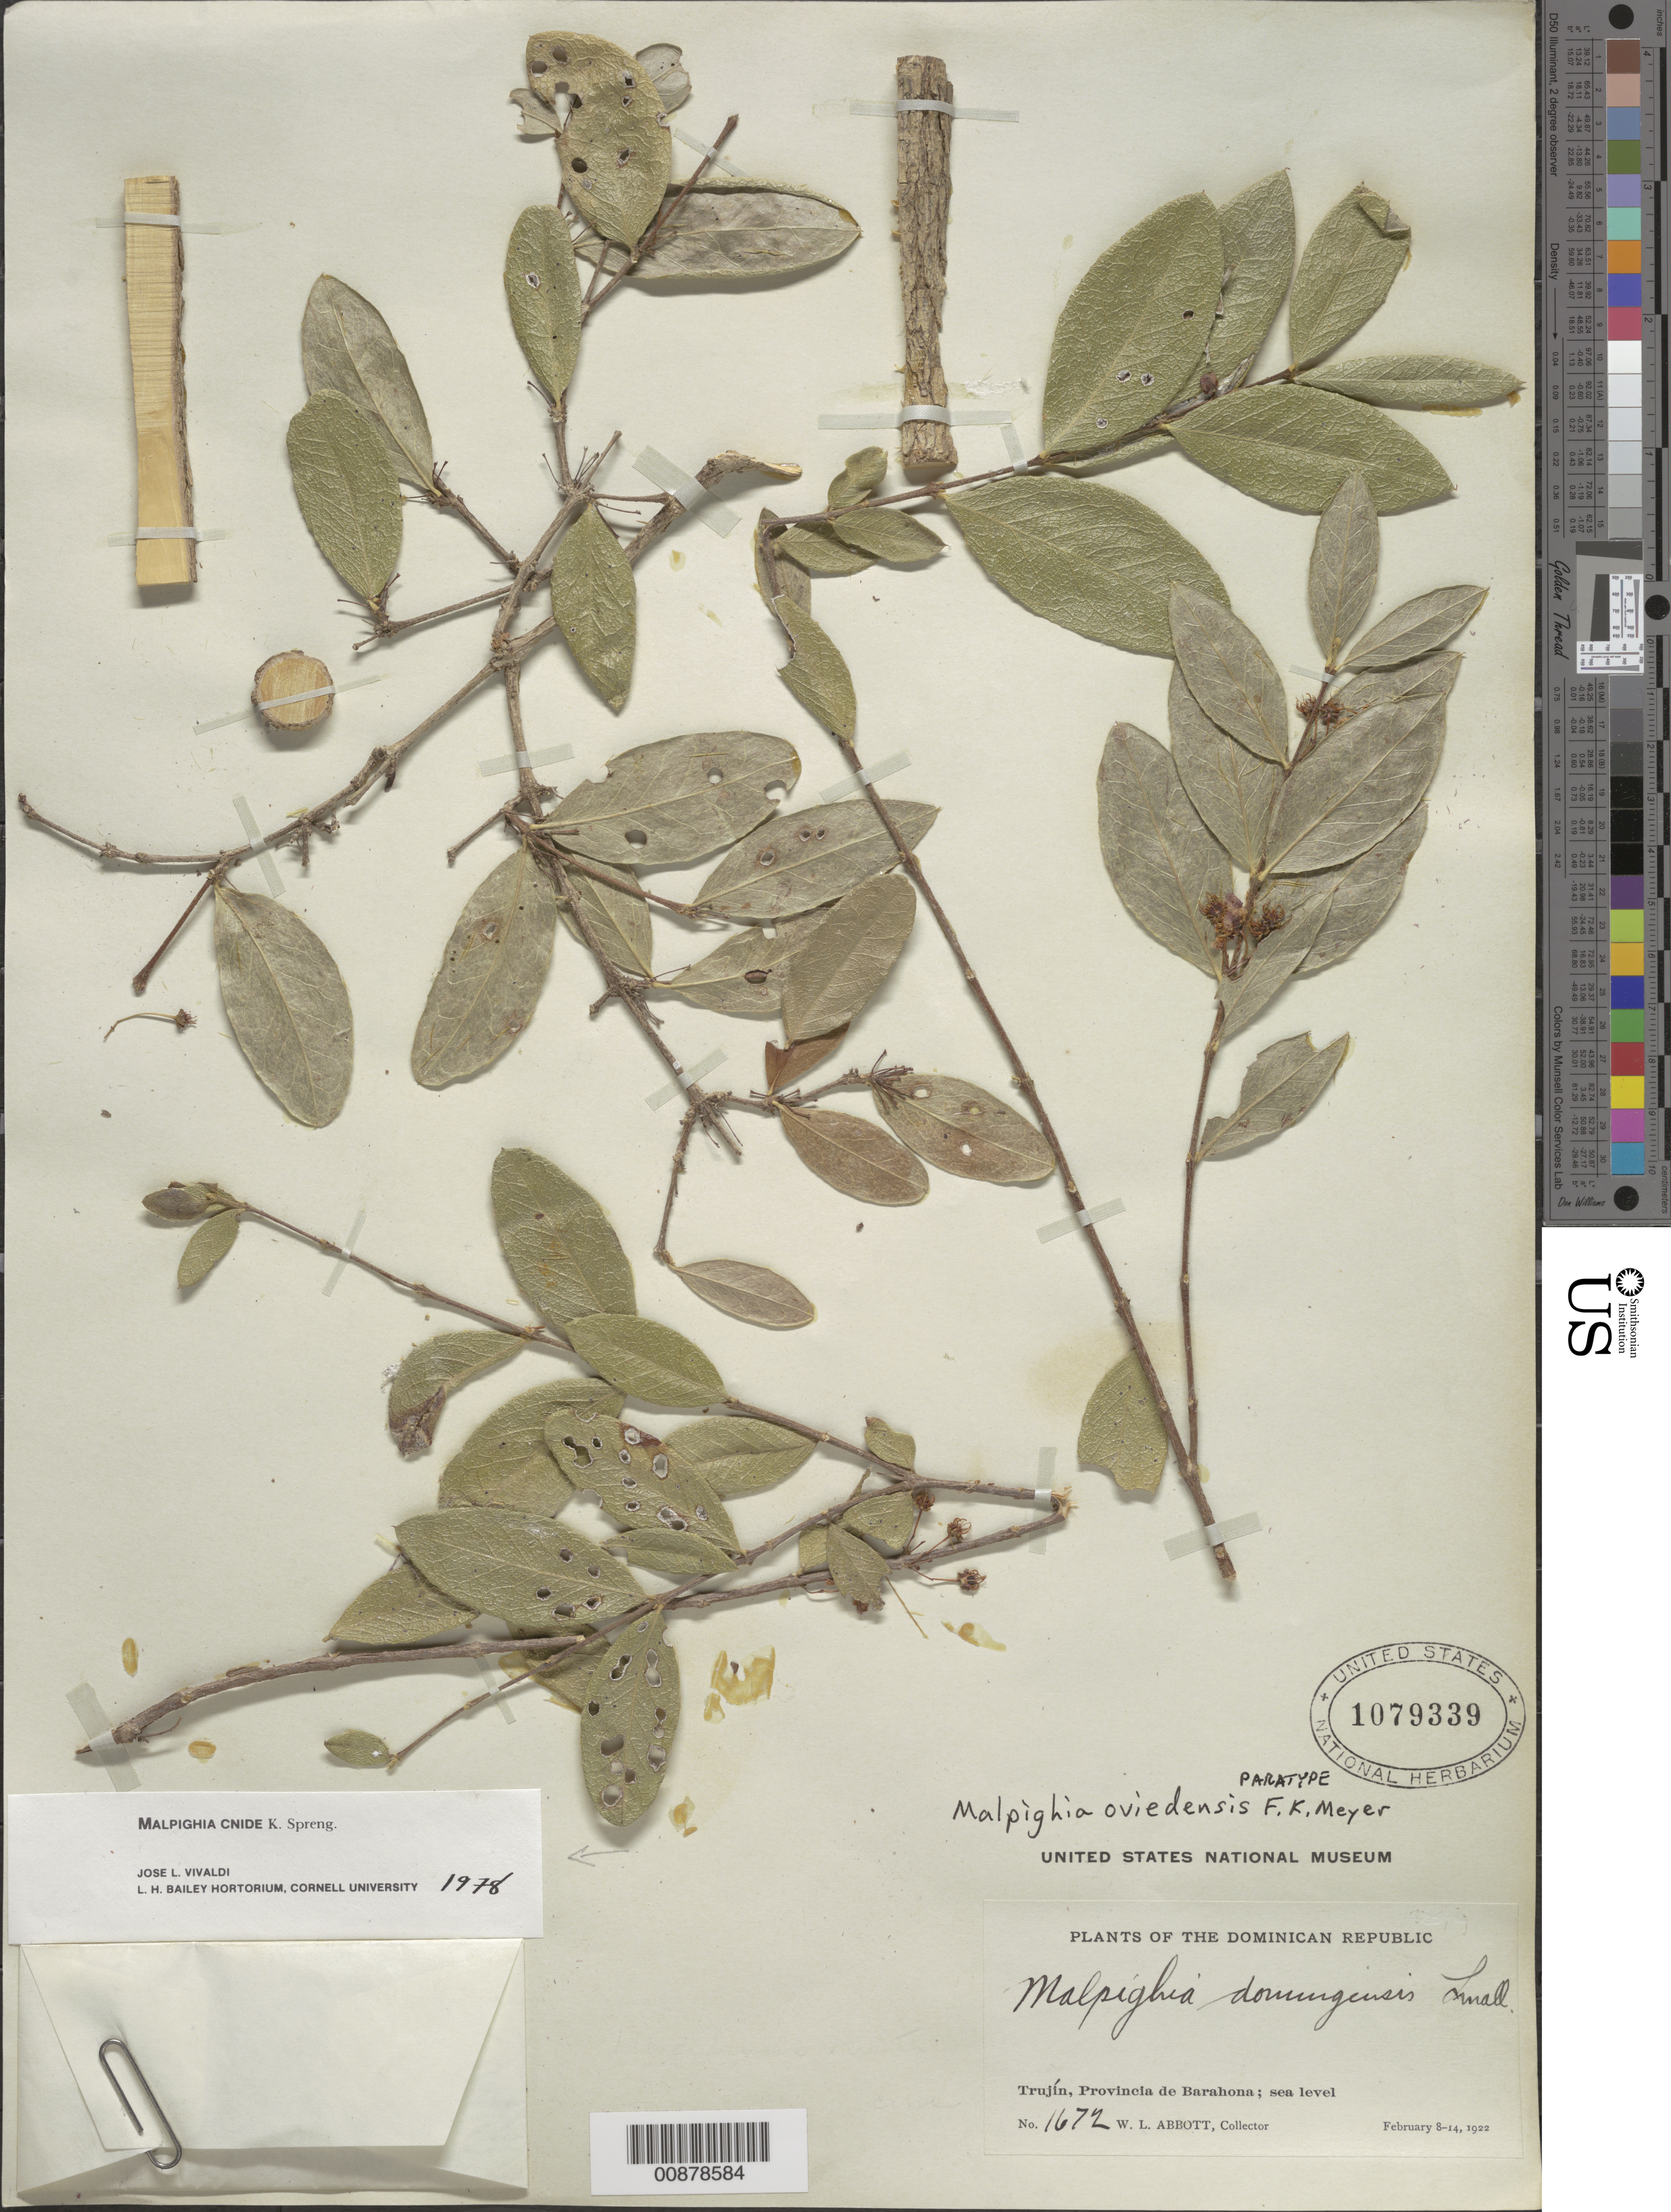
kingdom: Plantae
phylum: Tracheophyta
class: Magnoliopsida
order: Malpighiales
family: Malpighiaceae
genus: Malpighia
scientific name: Malpighia cnide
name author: Spreng.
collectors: W. L. Abbott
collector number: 1672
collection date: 1922-02-08/1922-02-14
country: Dominican Republic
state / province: Barahona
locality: Trujín.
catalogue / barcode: US 1079339